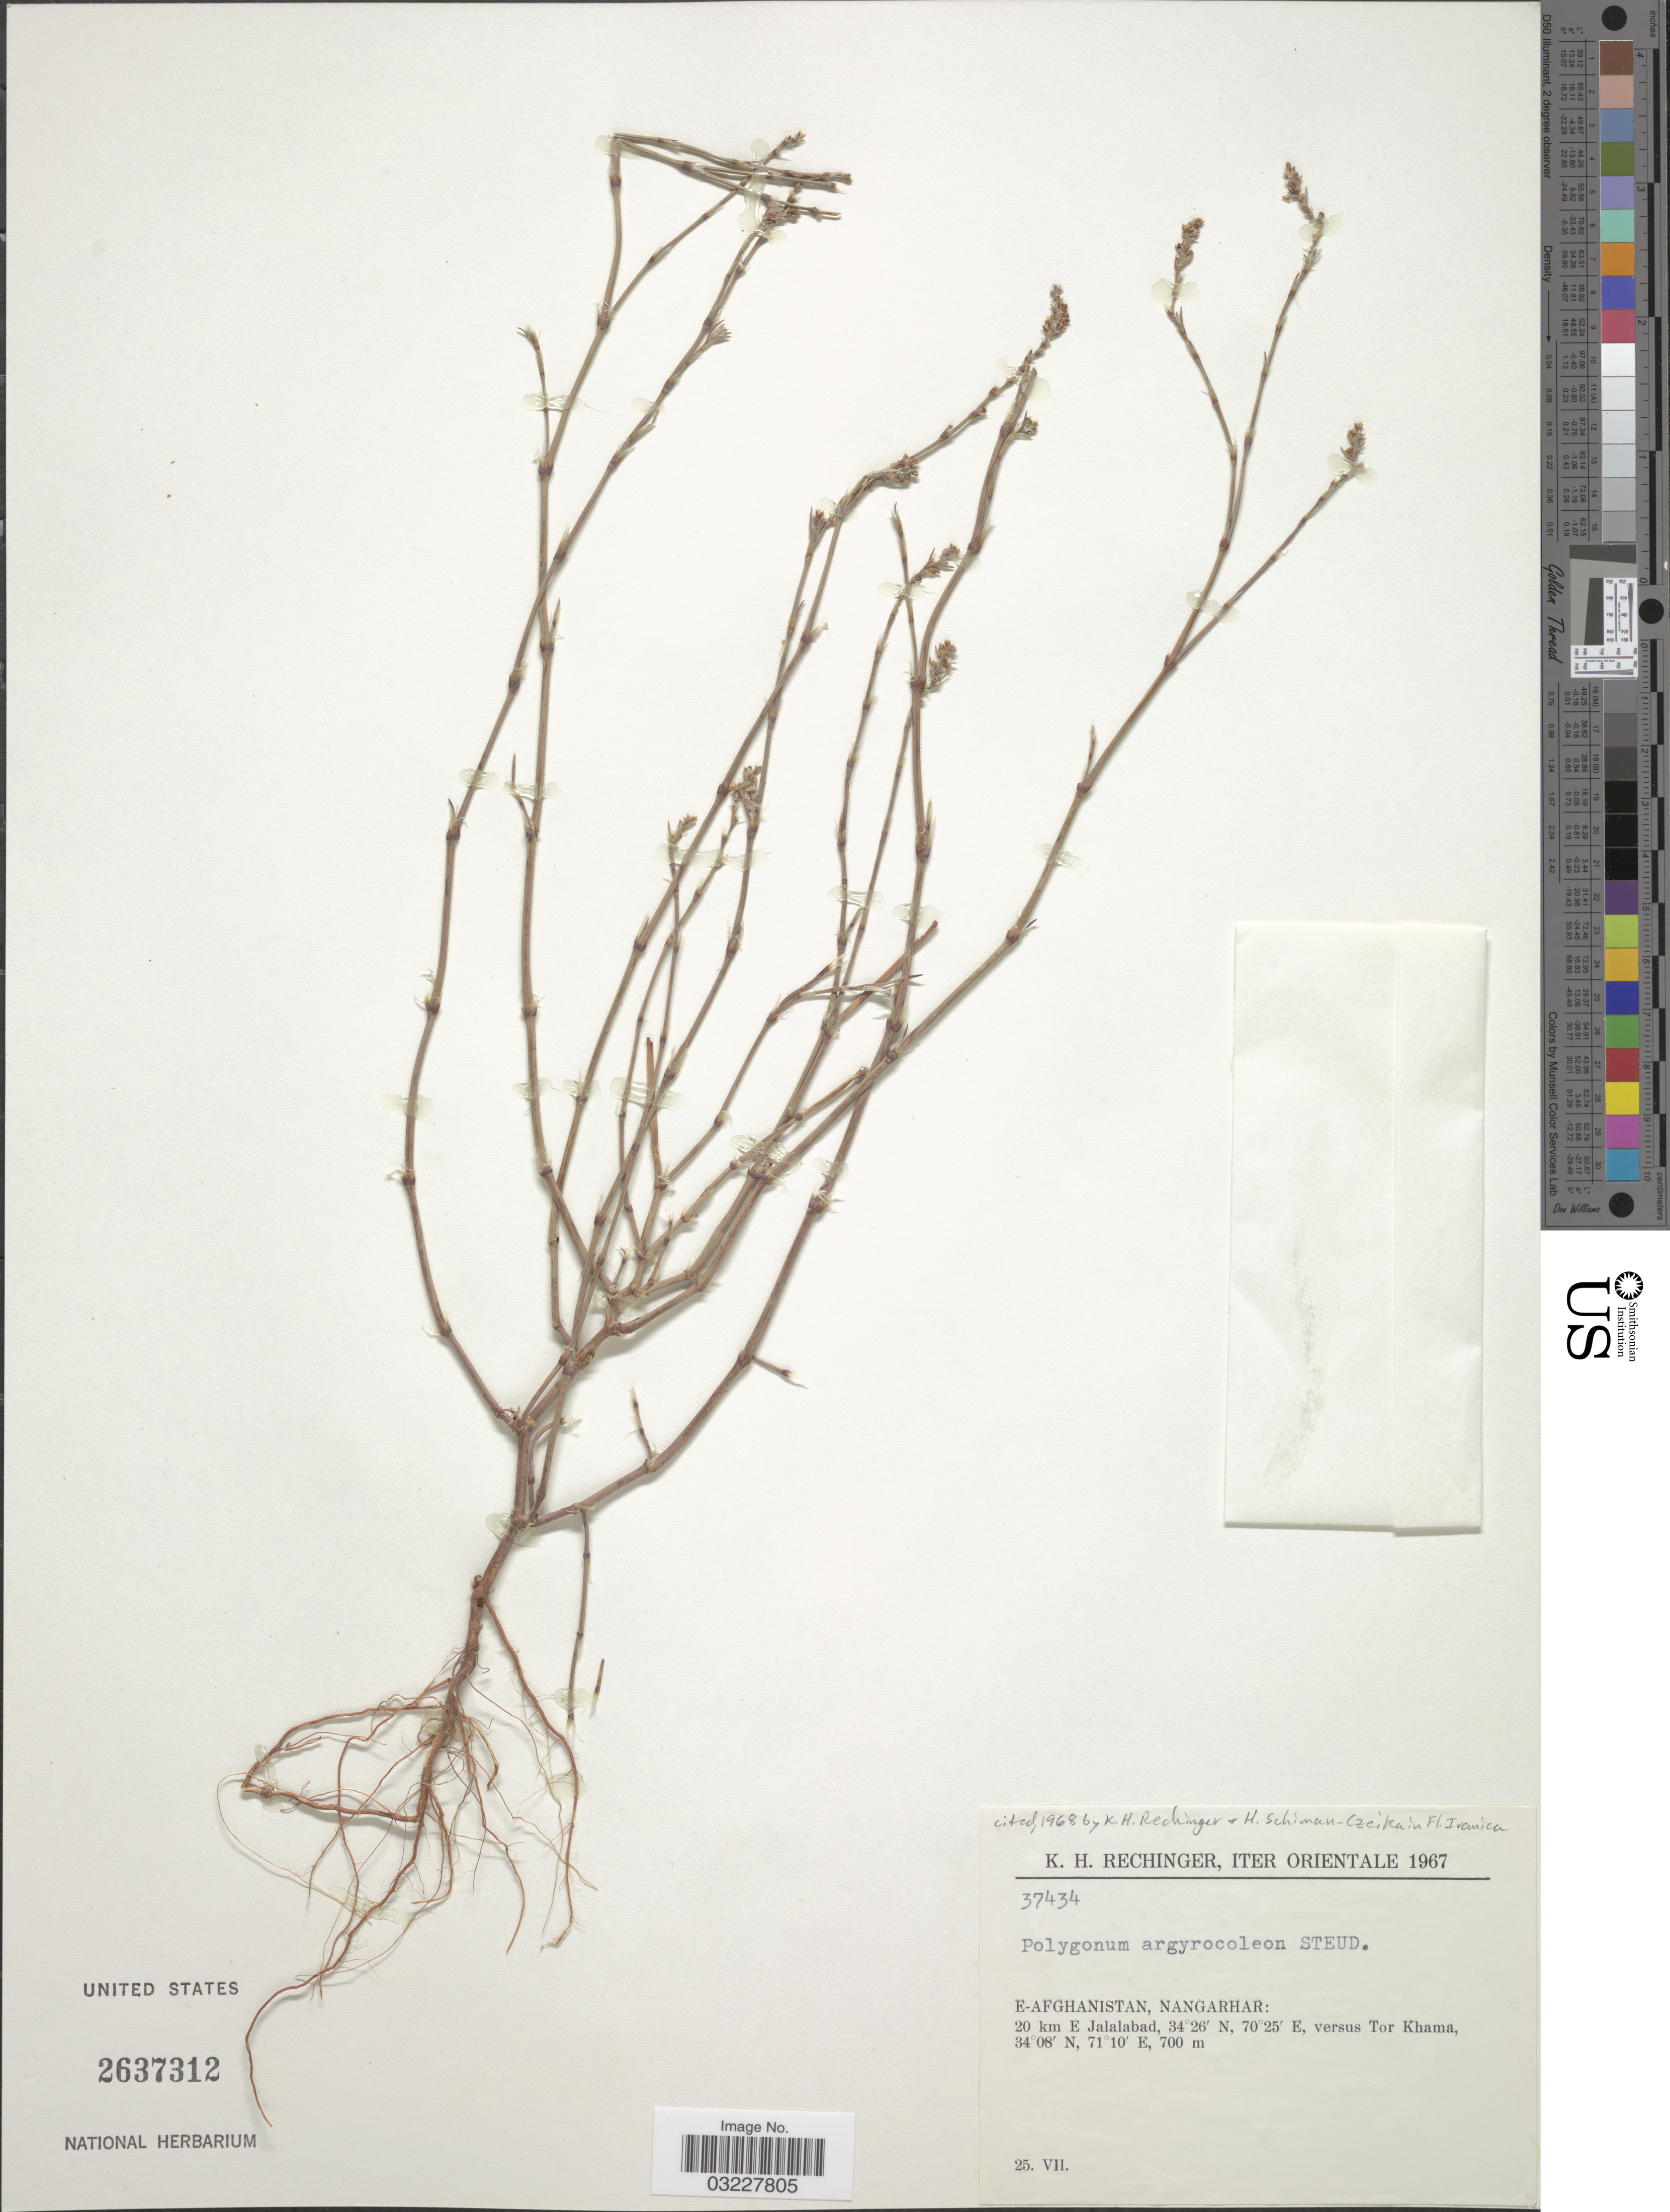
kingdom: Plantae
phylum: Tracheophyta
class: Magnoliopsida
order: Caryophyllales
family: Polygonaceae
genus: Polygonum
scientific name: Polygonum argyrocoleon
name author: Steud. ex Kunze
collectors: K. H. Rechinger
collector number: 37434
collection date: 1967-07-25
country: Afghanistan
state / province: Nangrahar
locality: Orientale. E-Afghanistan, Nangrahar. 20 km E Jalalabad, versus Tor Khama.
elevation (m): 700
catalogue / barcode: US 2637312